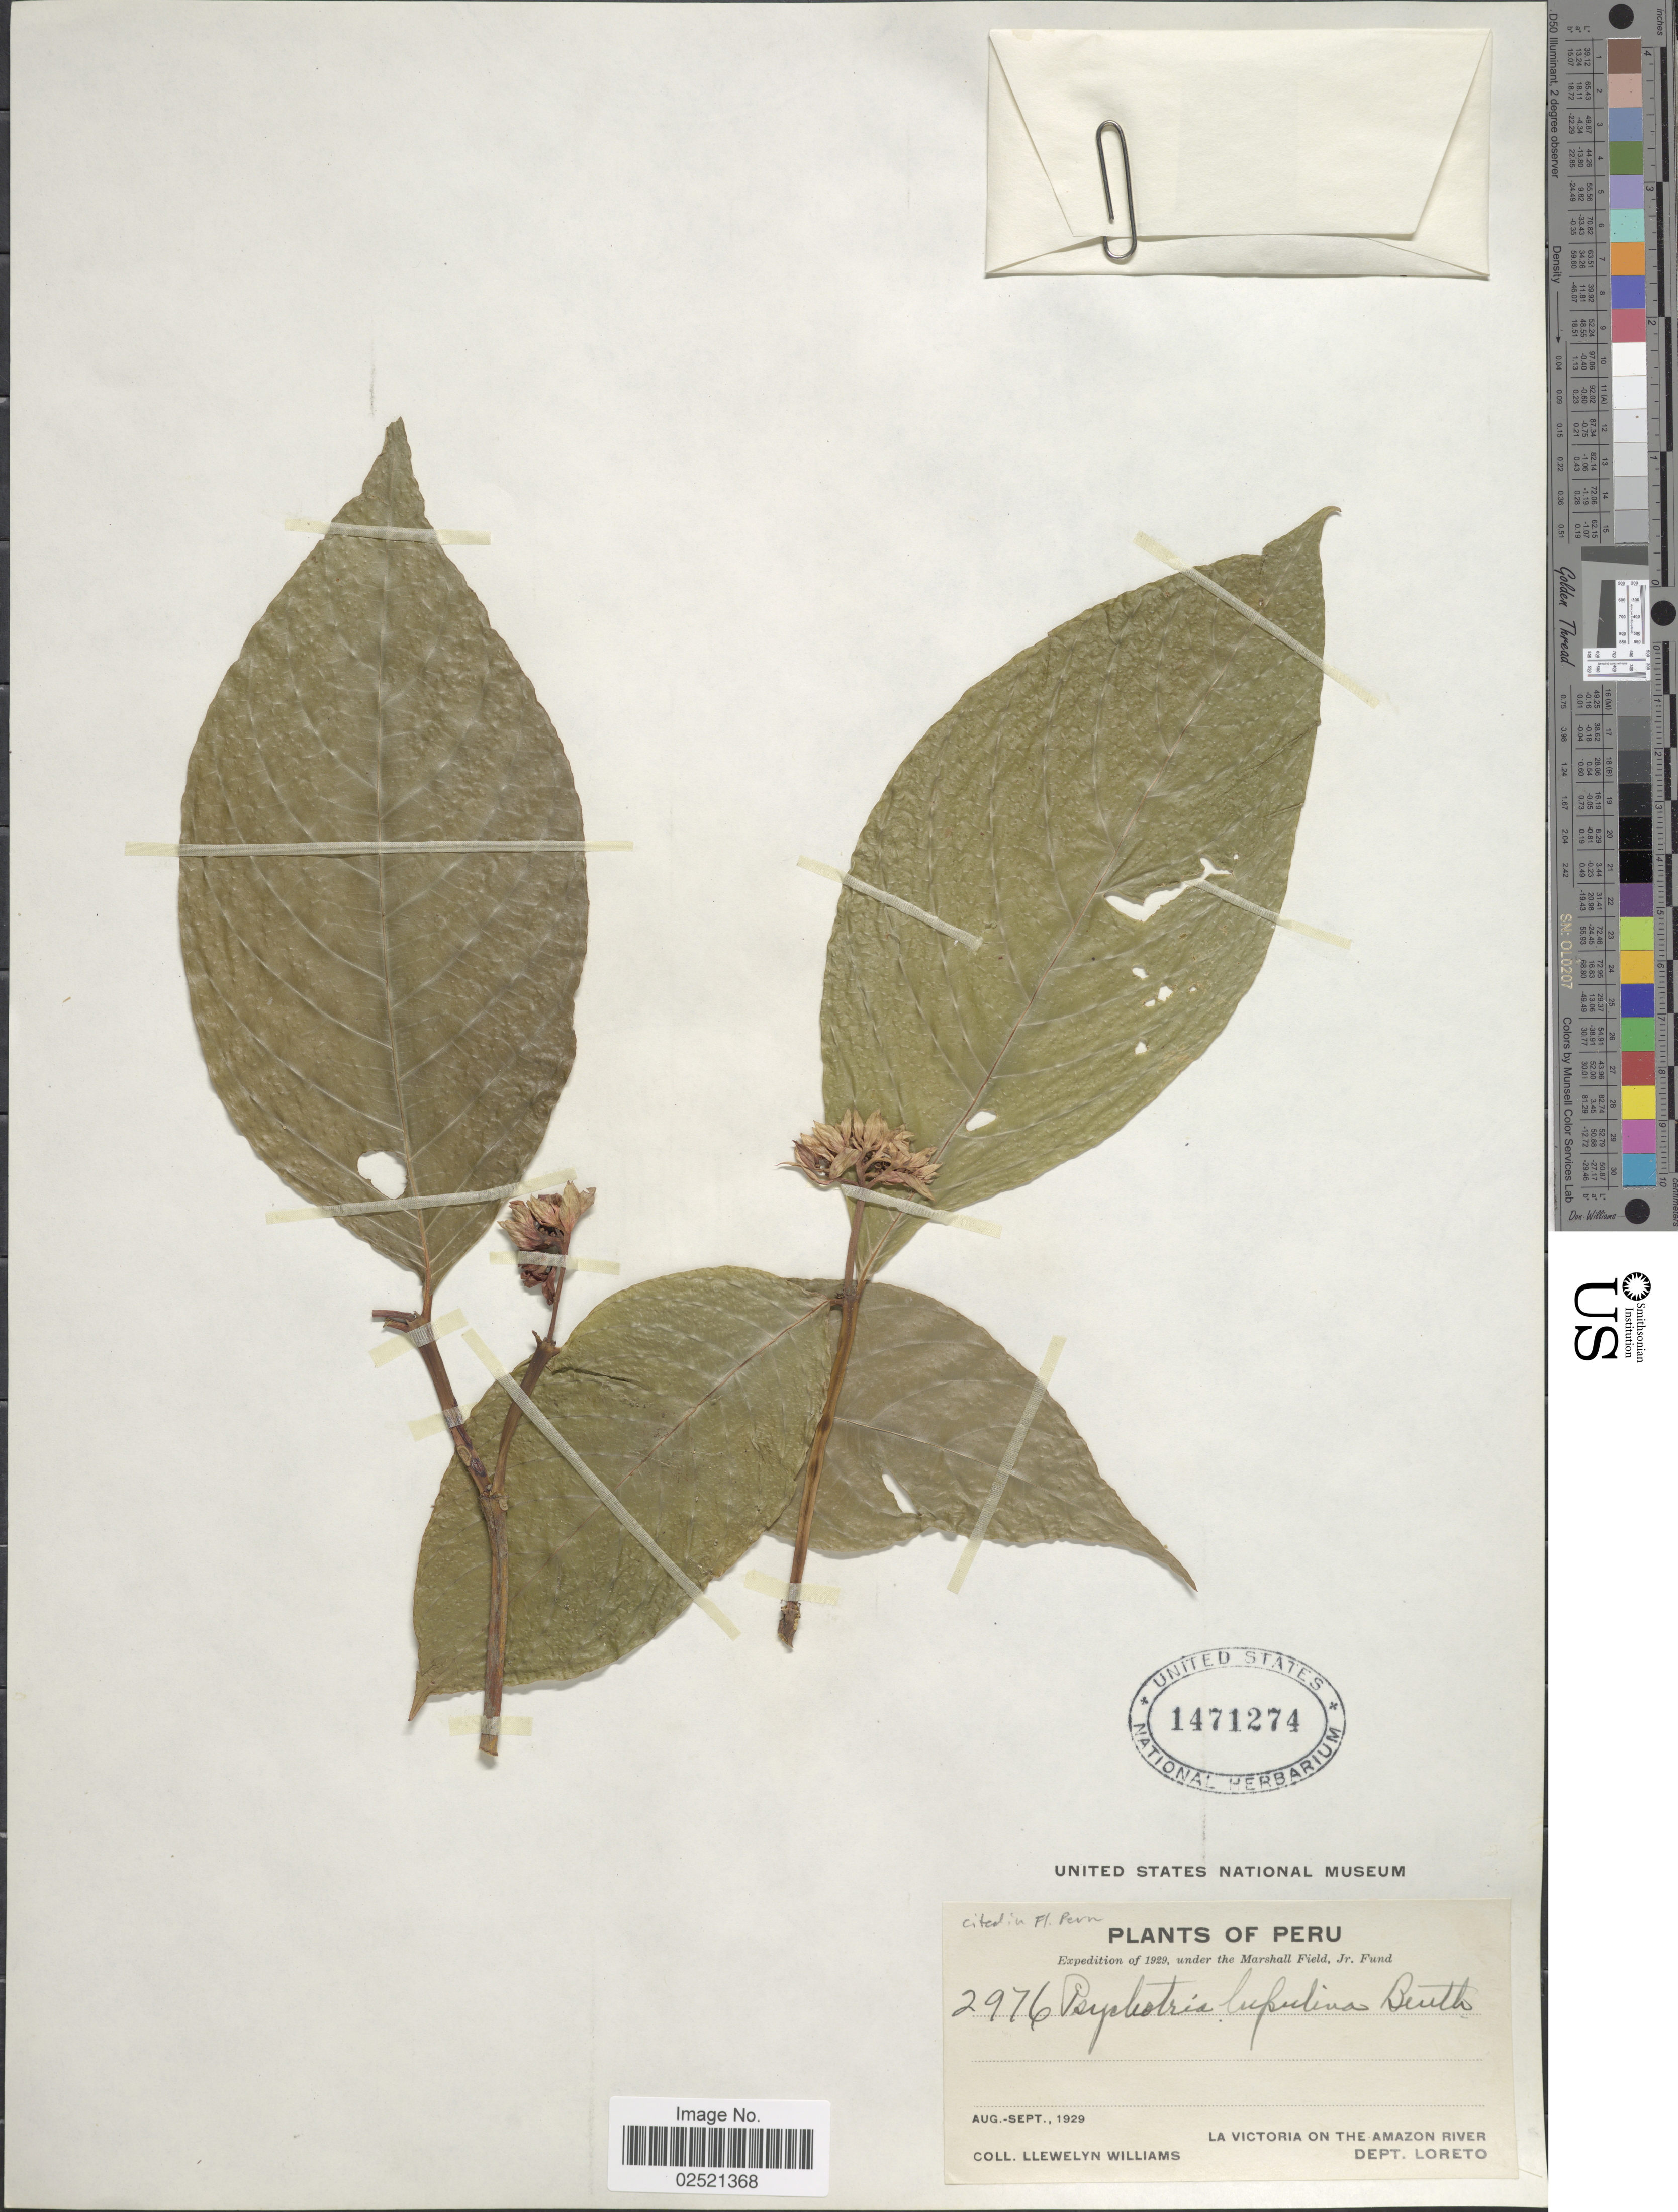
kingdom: Plantae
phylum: Tracheophyta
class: Magnoliopsida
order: Gentianales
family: Rubiaceae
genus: Psychotria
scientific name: Psychotria lupulina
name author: Benth.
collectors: Ll. Williams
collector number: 2976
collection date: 1929-08/1929-09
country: Peru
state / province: Loreto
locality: La Victoria on the Amazon River.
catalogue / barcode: US 1471274